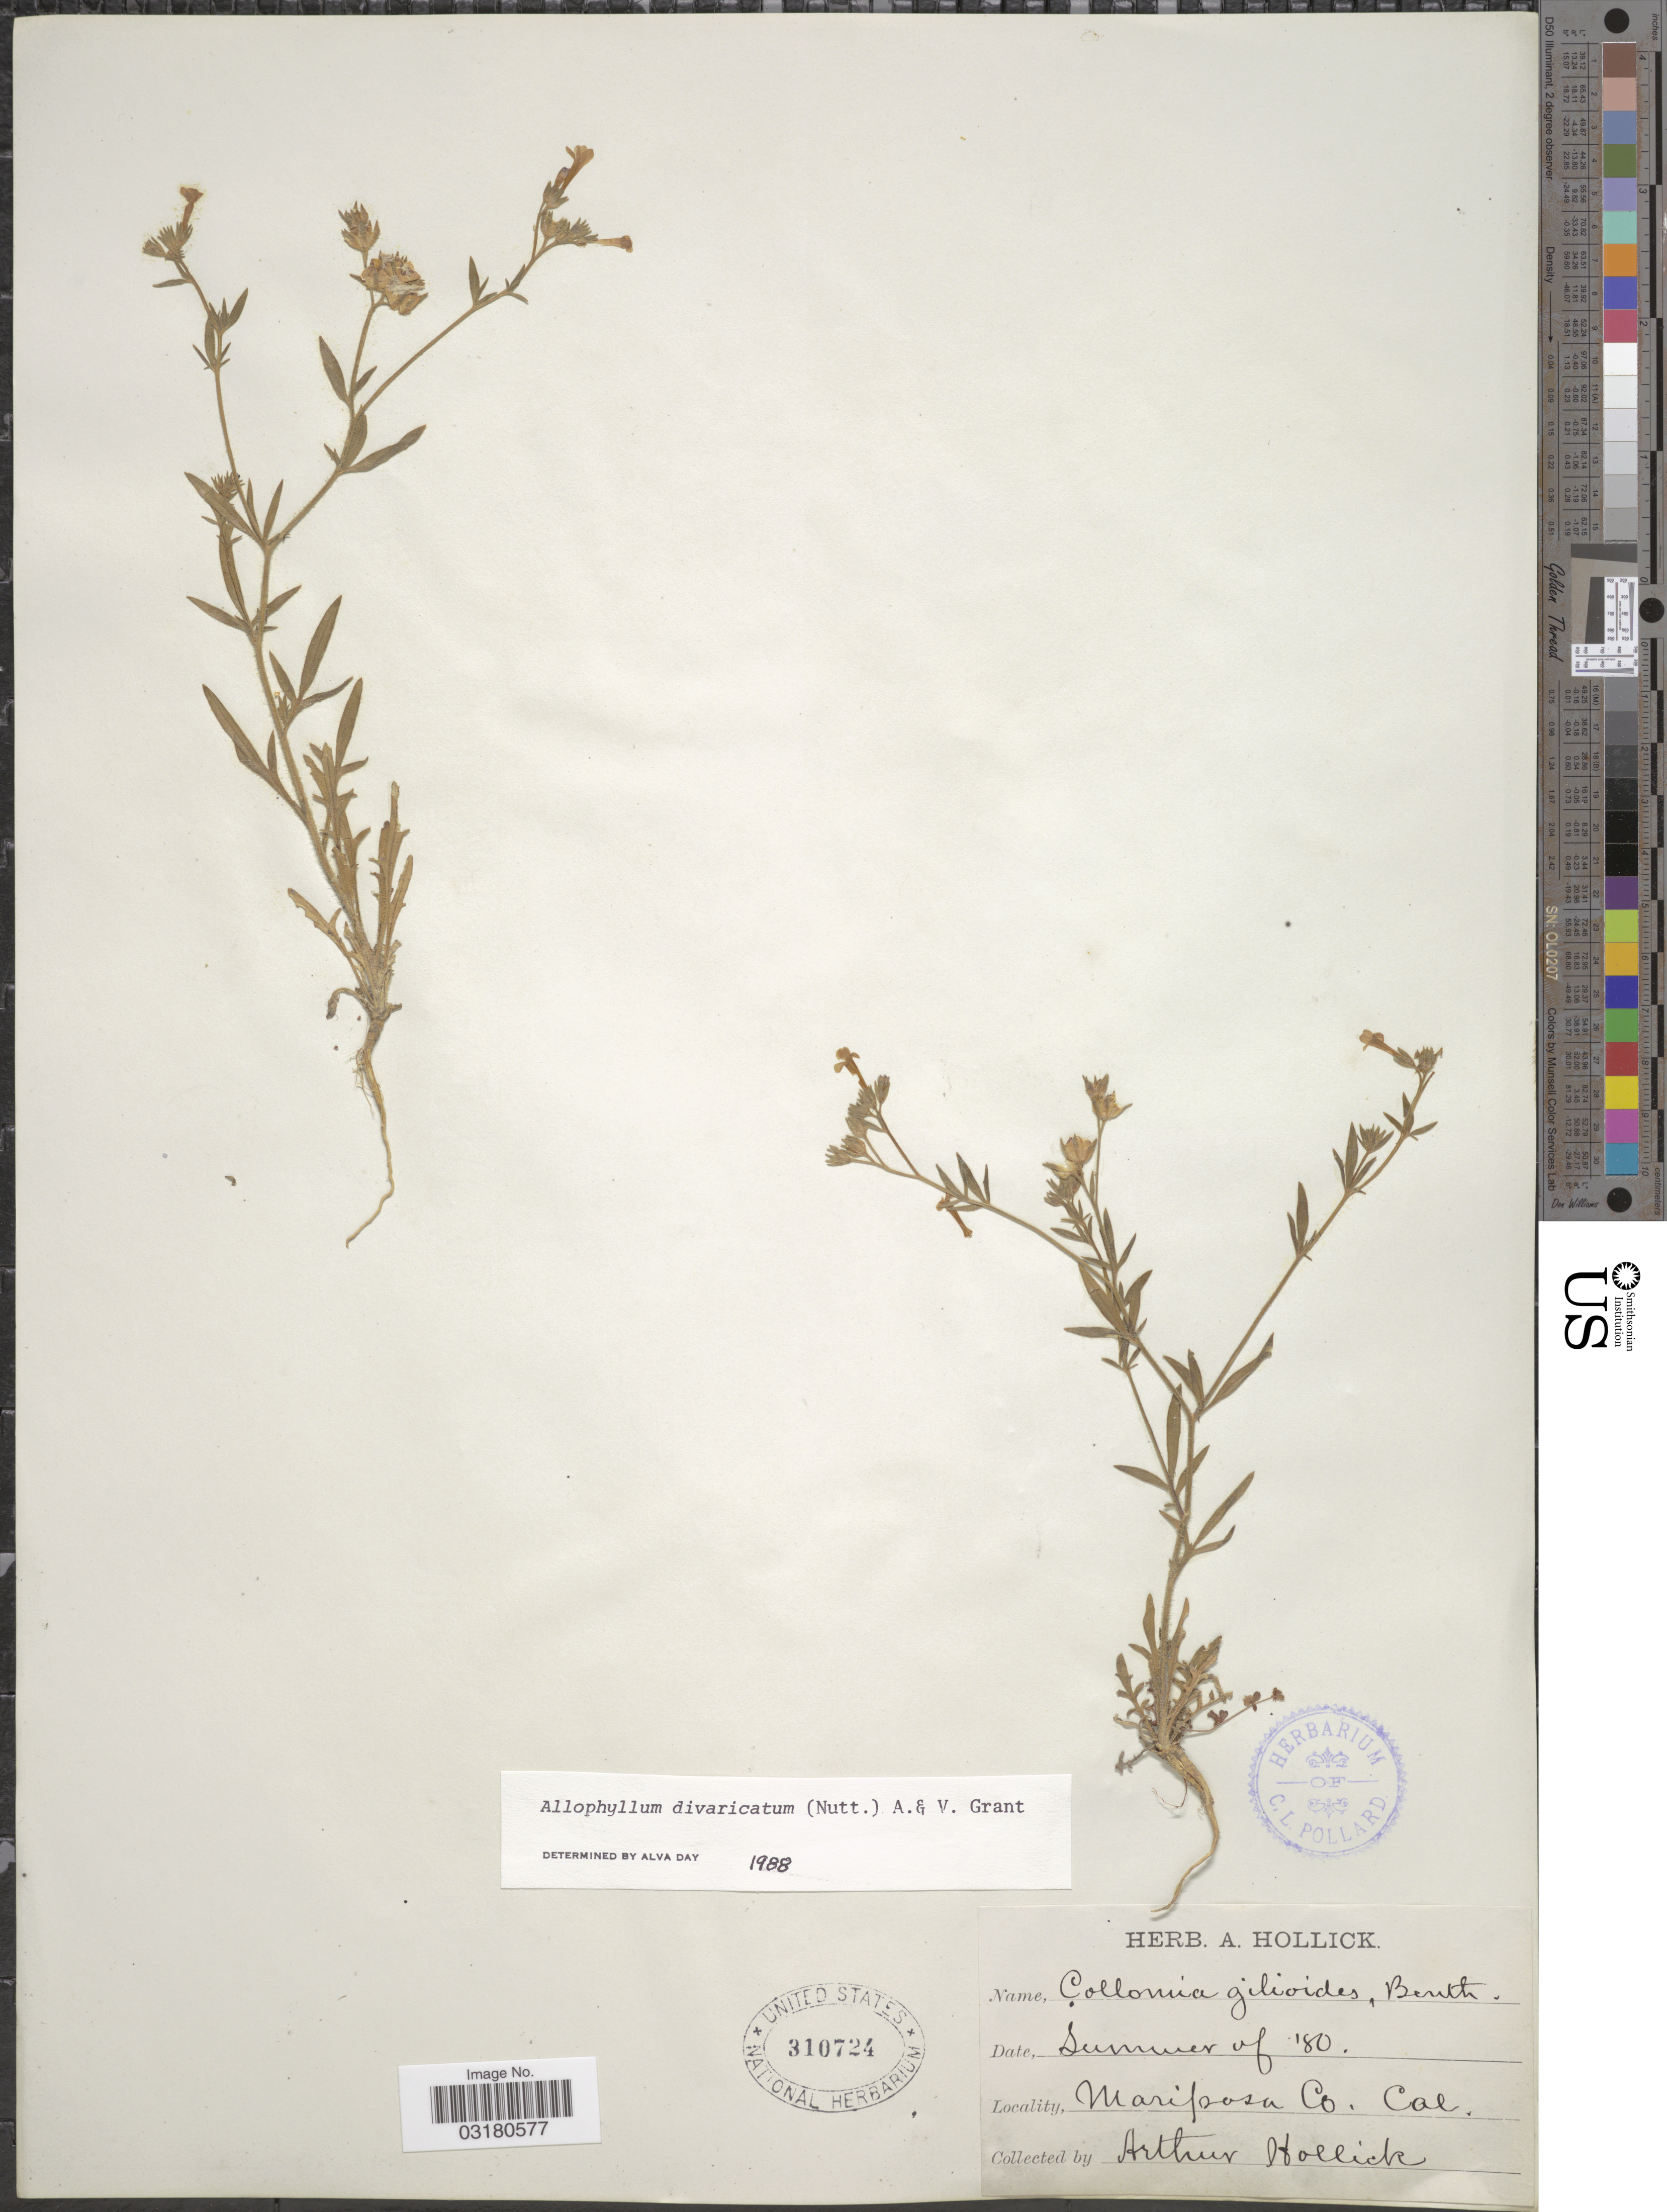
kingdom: Plantae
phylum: Tracheophyta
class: Magnoliopsida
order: Ericales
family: Polemoniaceae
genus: Allophyllum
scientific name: Allophyllum divaricatum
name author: (Nutt.) A.D. Grant & V.E. Grant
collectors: A. Hollick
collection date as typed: Summer of '80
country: United States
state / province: California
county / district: Mariposa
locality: Mariposa Co.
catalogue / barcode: US 310724